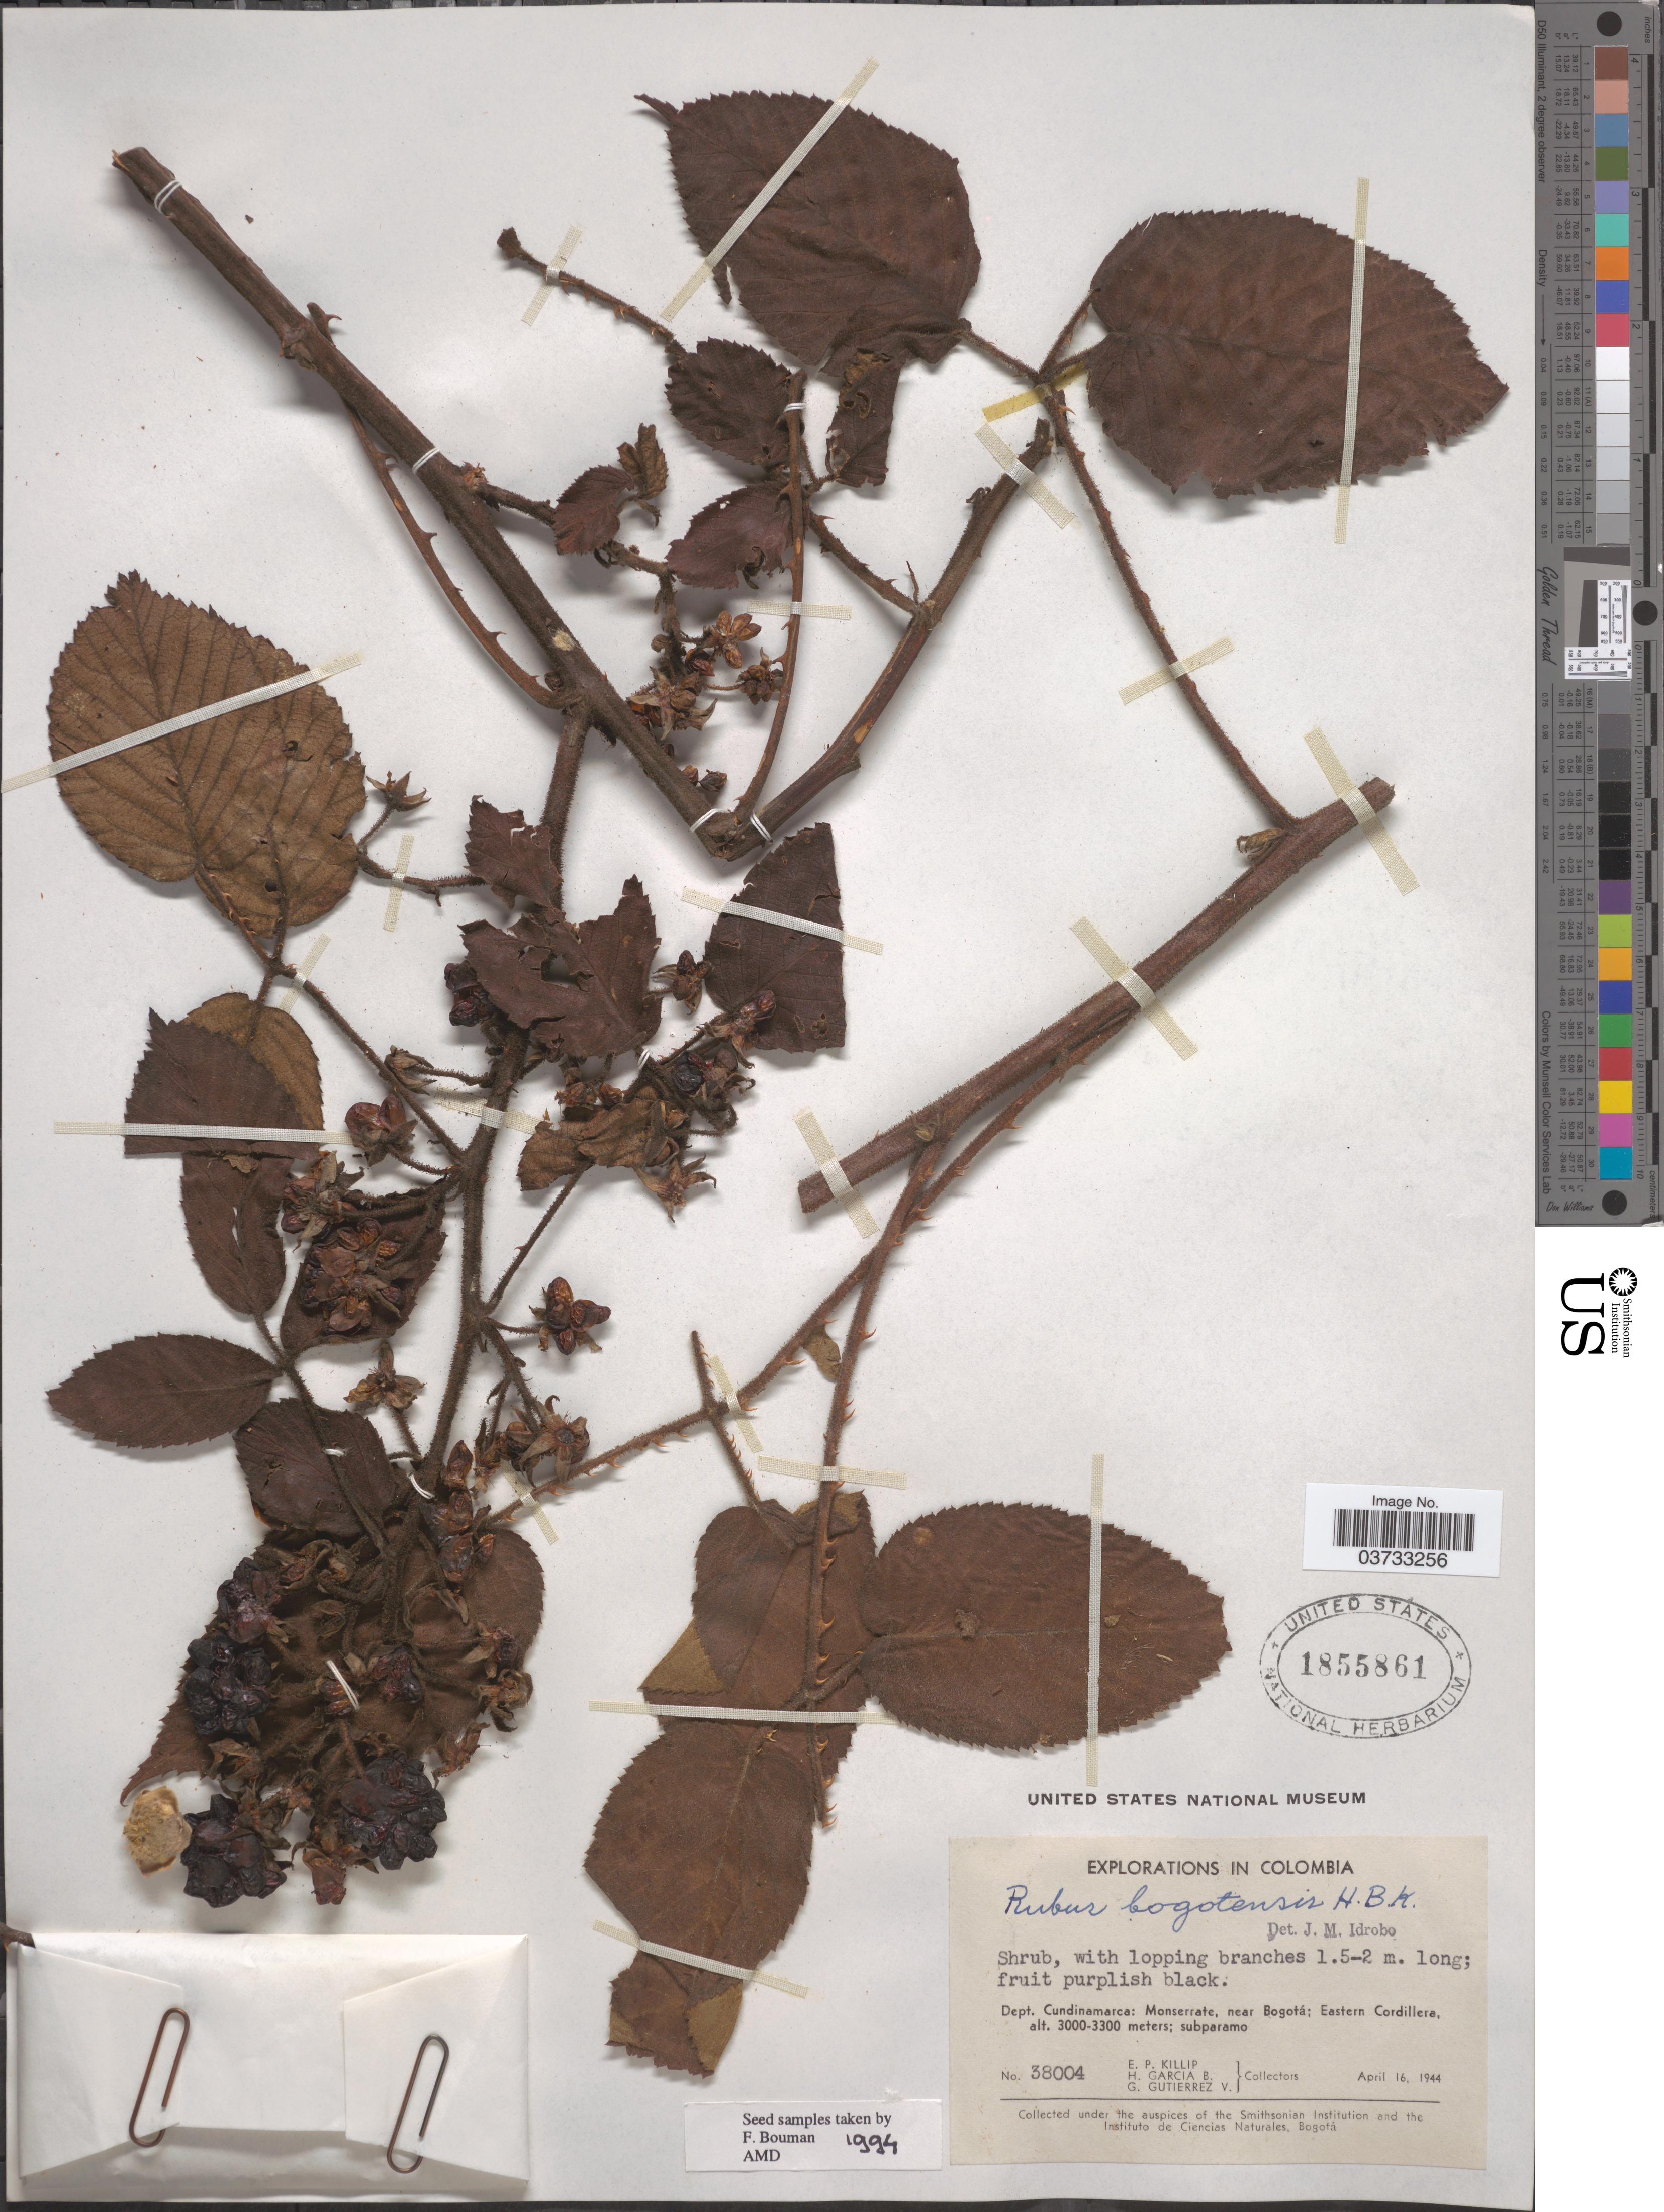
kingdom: Plantae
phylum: Tracheophyta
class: Magnoliopsida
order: Rosales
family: Rosaceae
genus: Rubus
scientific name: Rubus bogotensis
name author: Kunth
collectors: E. P. Killip, H. García B. & G. Gutiérrez V.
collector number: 38004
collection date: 1944-04-16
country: Colombia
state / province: Cundinamarca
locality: Dept. Cundinamarca: Monserrate, near Bogotá; Eastern Cordillera.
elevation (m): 3000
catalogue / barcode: US 1855861